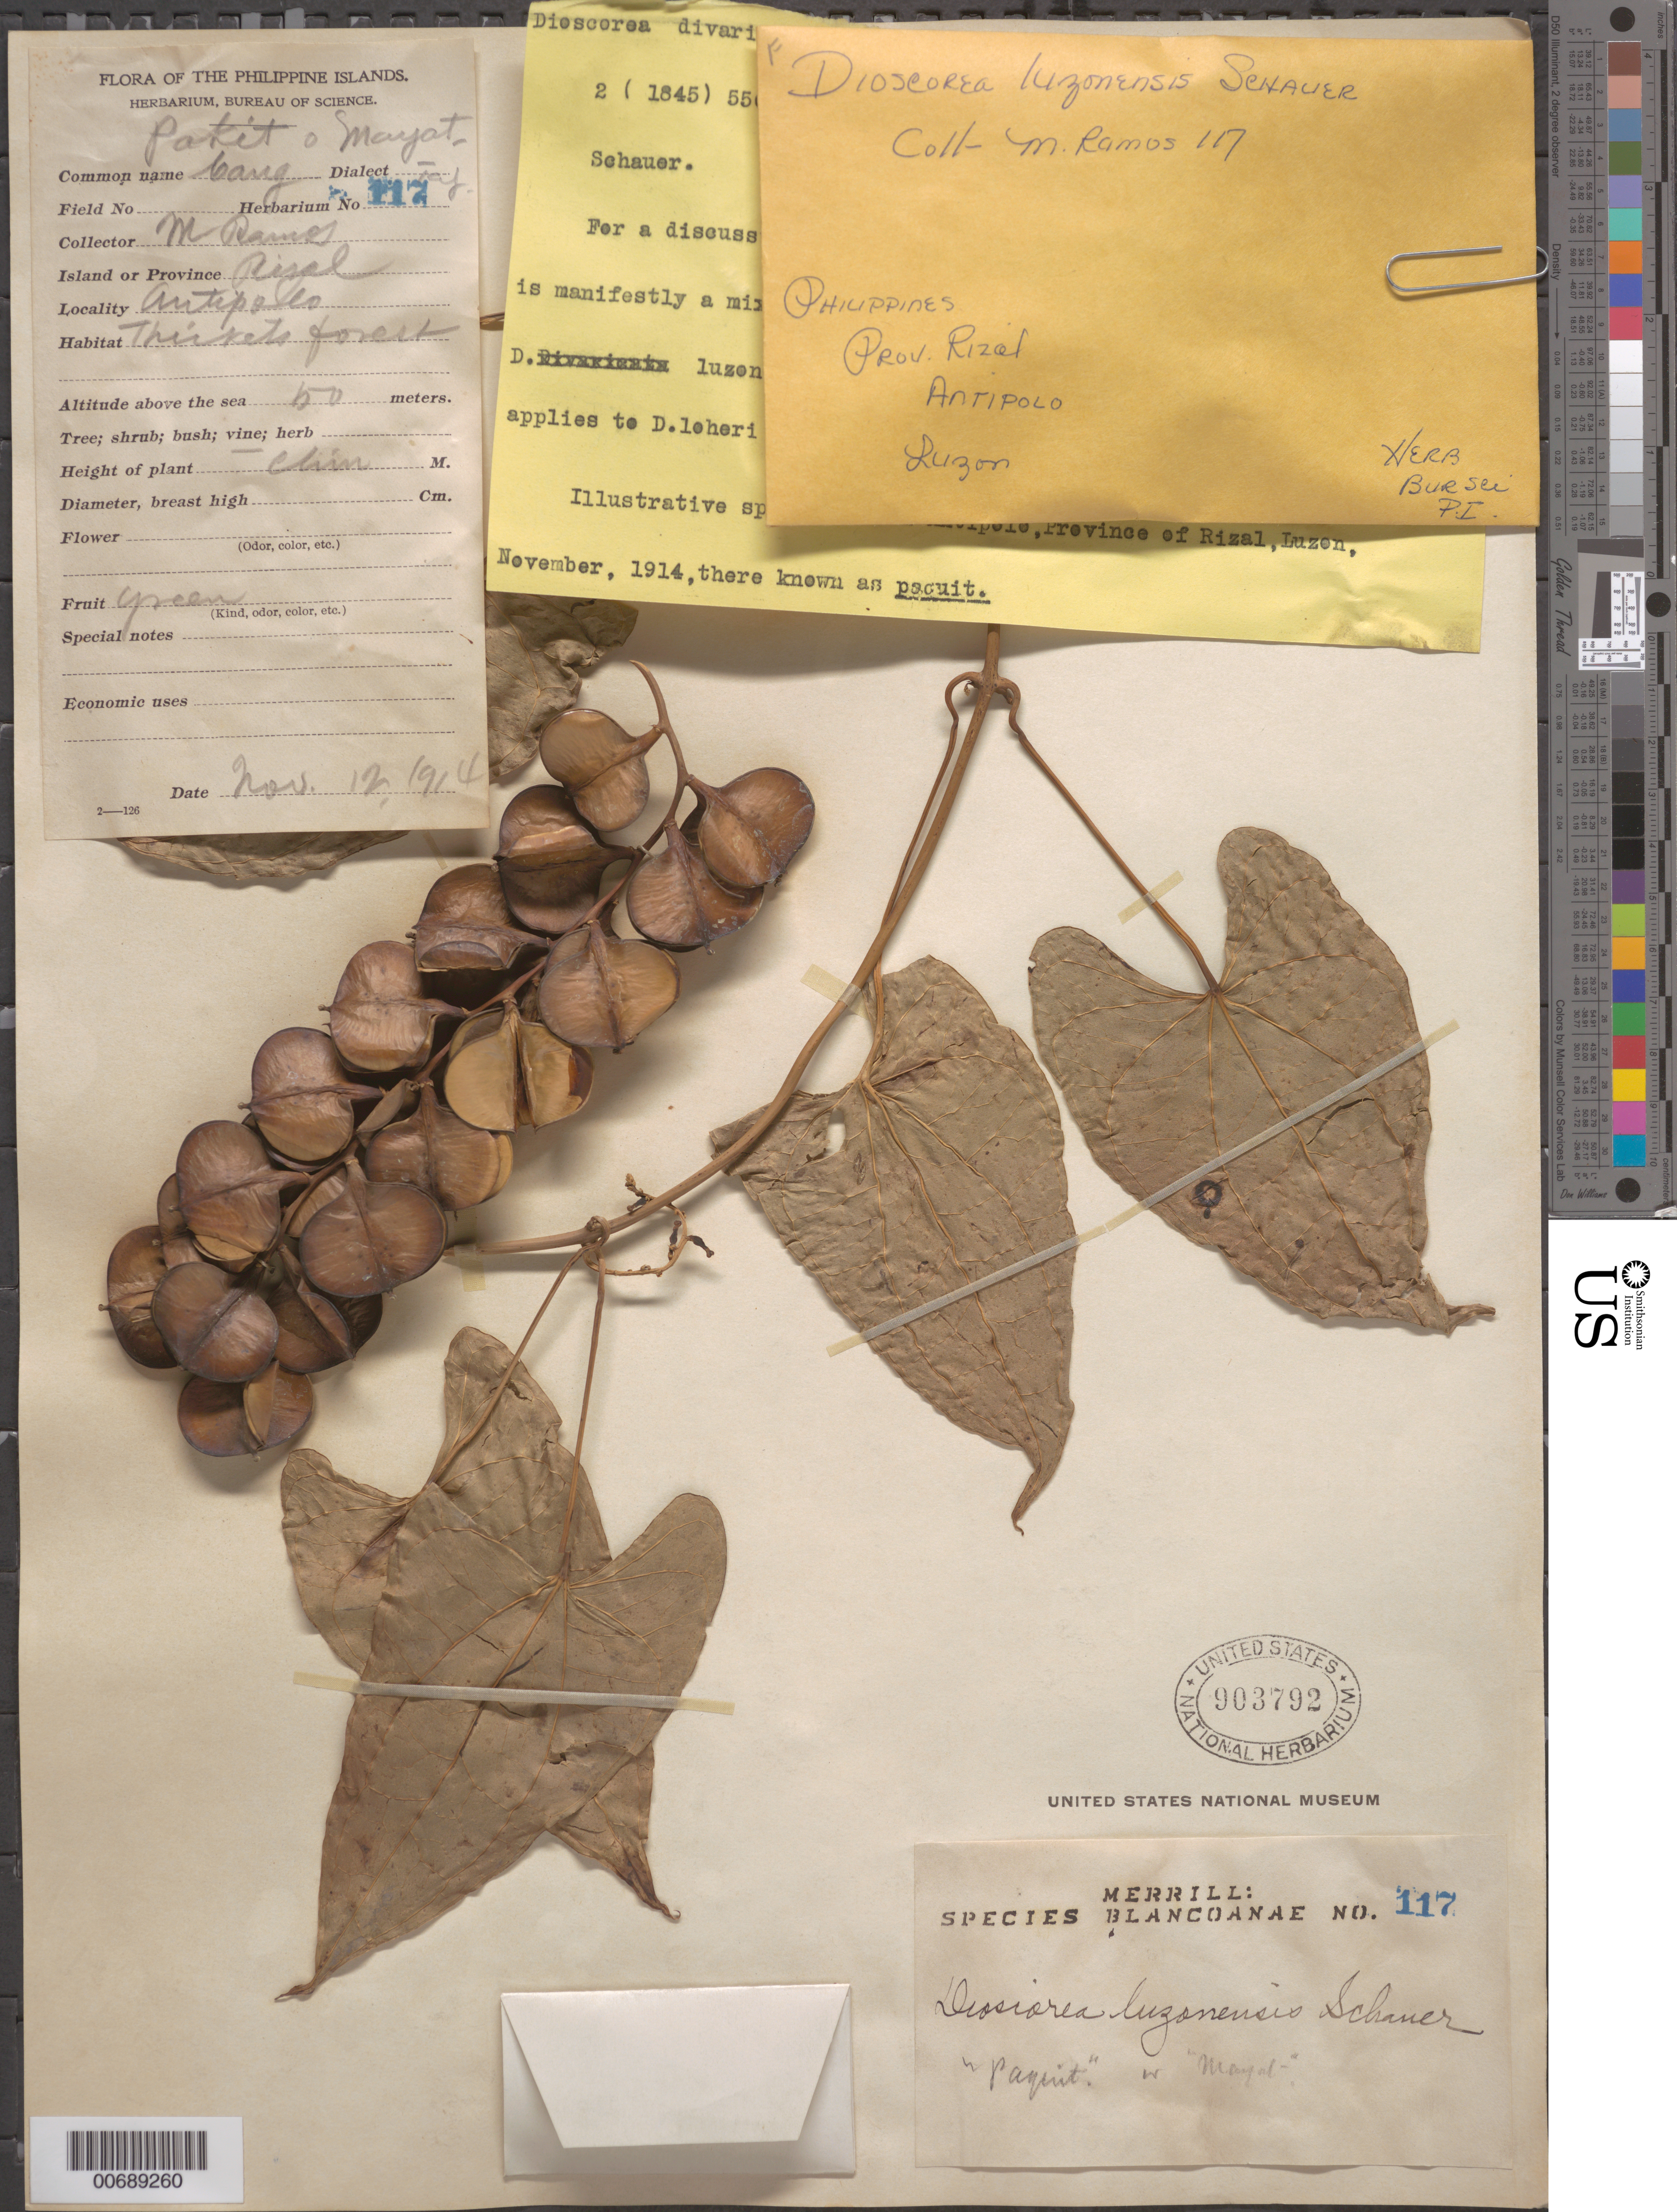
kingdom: Plantae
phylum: Tracheophyta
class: Liliopsida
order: Dioscoreales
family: Dioscoreaceae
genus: Dioscorea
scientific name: Dioscorea luzonensis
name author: Schauer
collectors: M. Ramos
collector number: Sp. Blancoan. 0117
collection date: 1914-11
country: Philippines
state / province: Calabarzon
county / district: Rizal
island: Luzon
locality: Antipolo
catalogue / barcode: US 903792